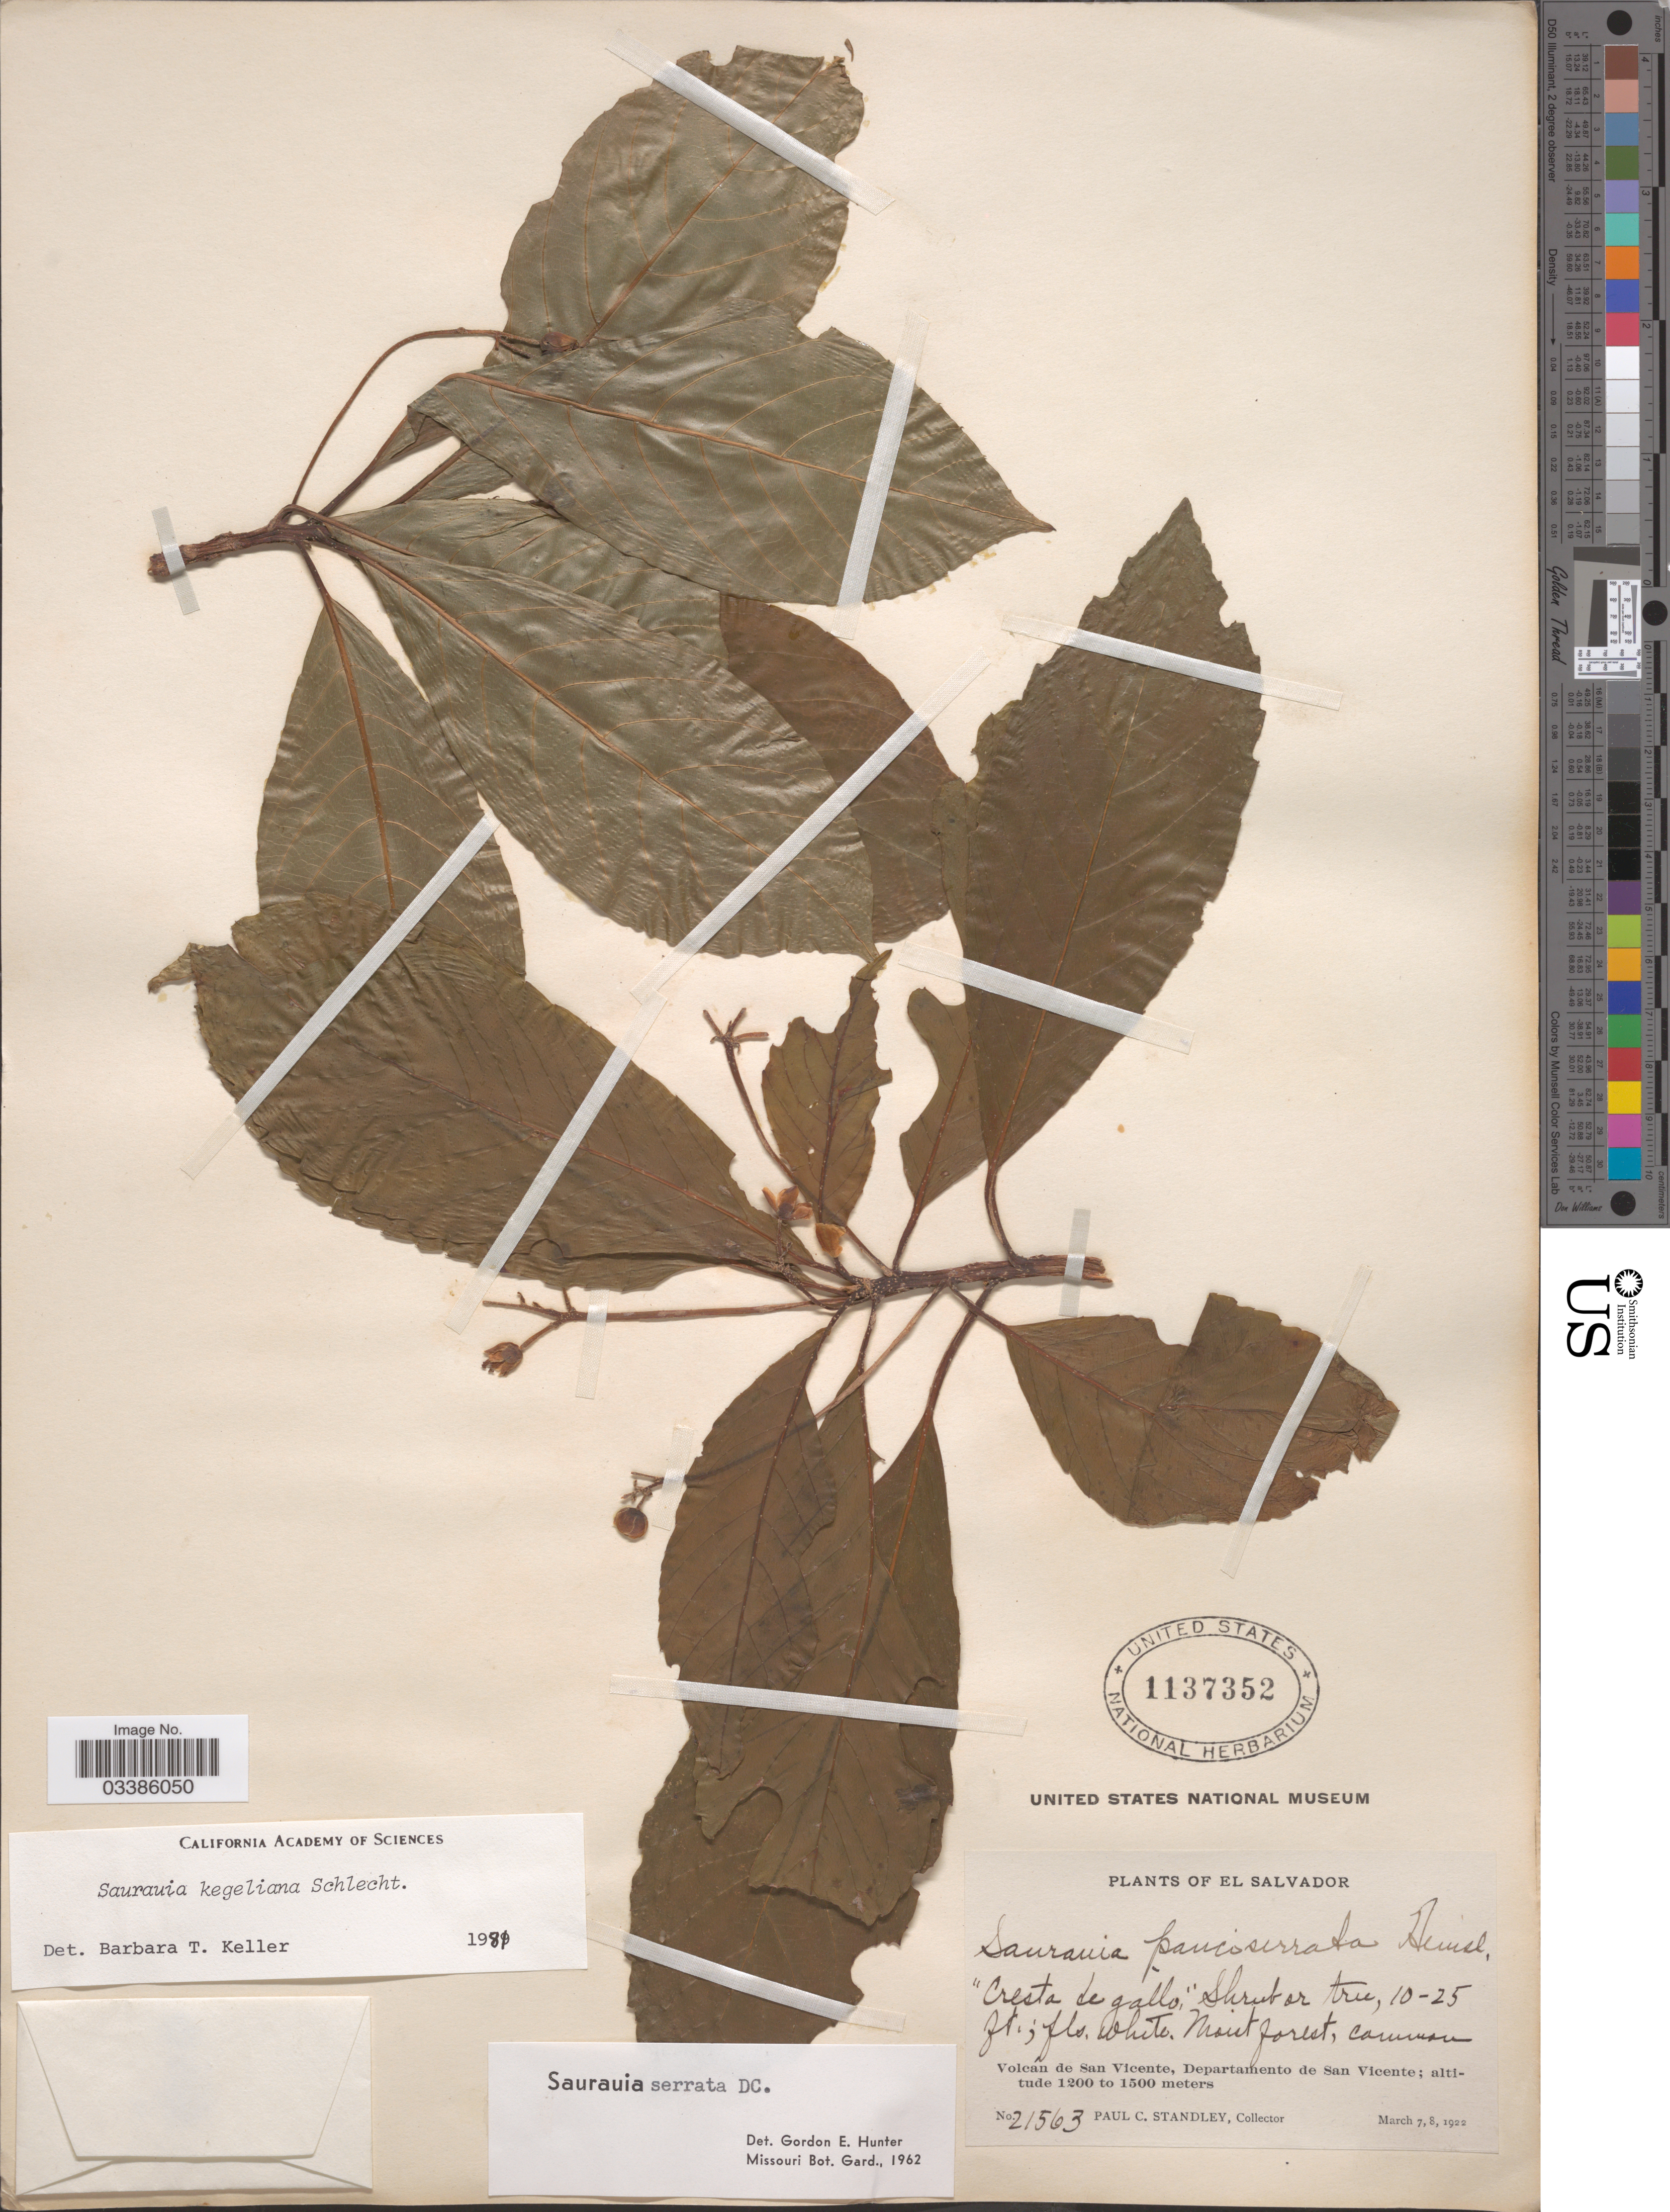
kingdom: Plantae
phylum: Tracheophyta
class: Magnoliopsida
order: Ericales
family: Actinidiaceae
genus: Saurauia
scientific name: Saurauia kegeliana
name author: Schltdl.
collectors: P. C. Standley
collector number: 21563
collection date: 1922-03-07/1922-03-08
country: El Salvador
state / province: San Vincente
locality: Volcan de San Vicente, Departamento de San Vicente.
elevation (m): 1200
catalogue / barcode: US 1137352